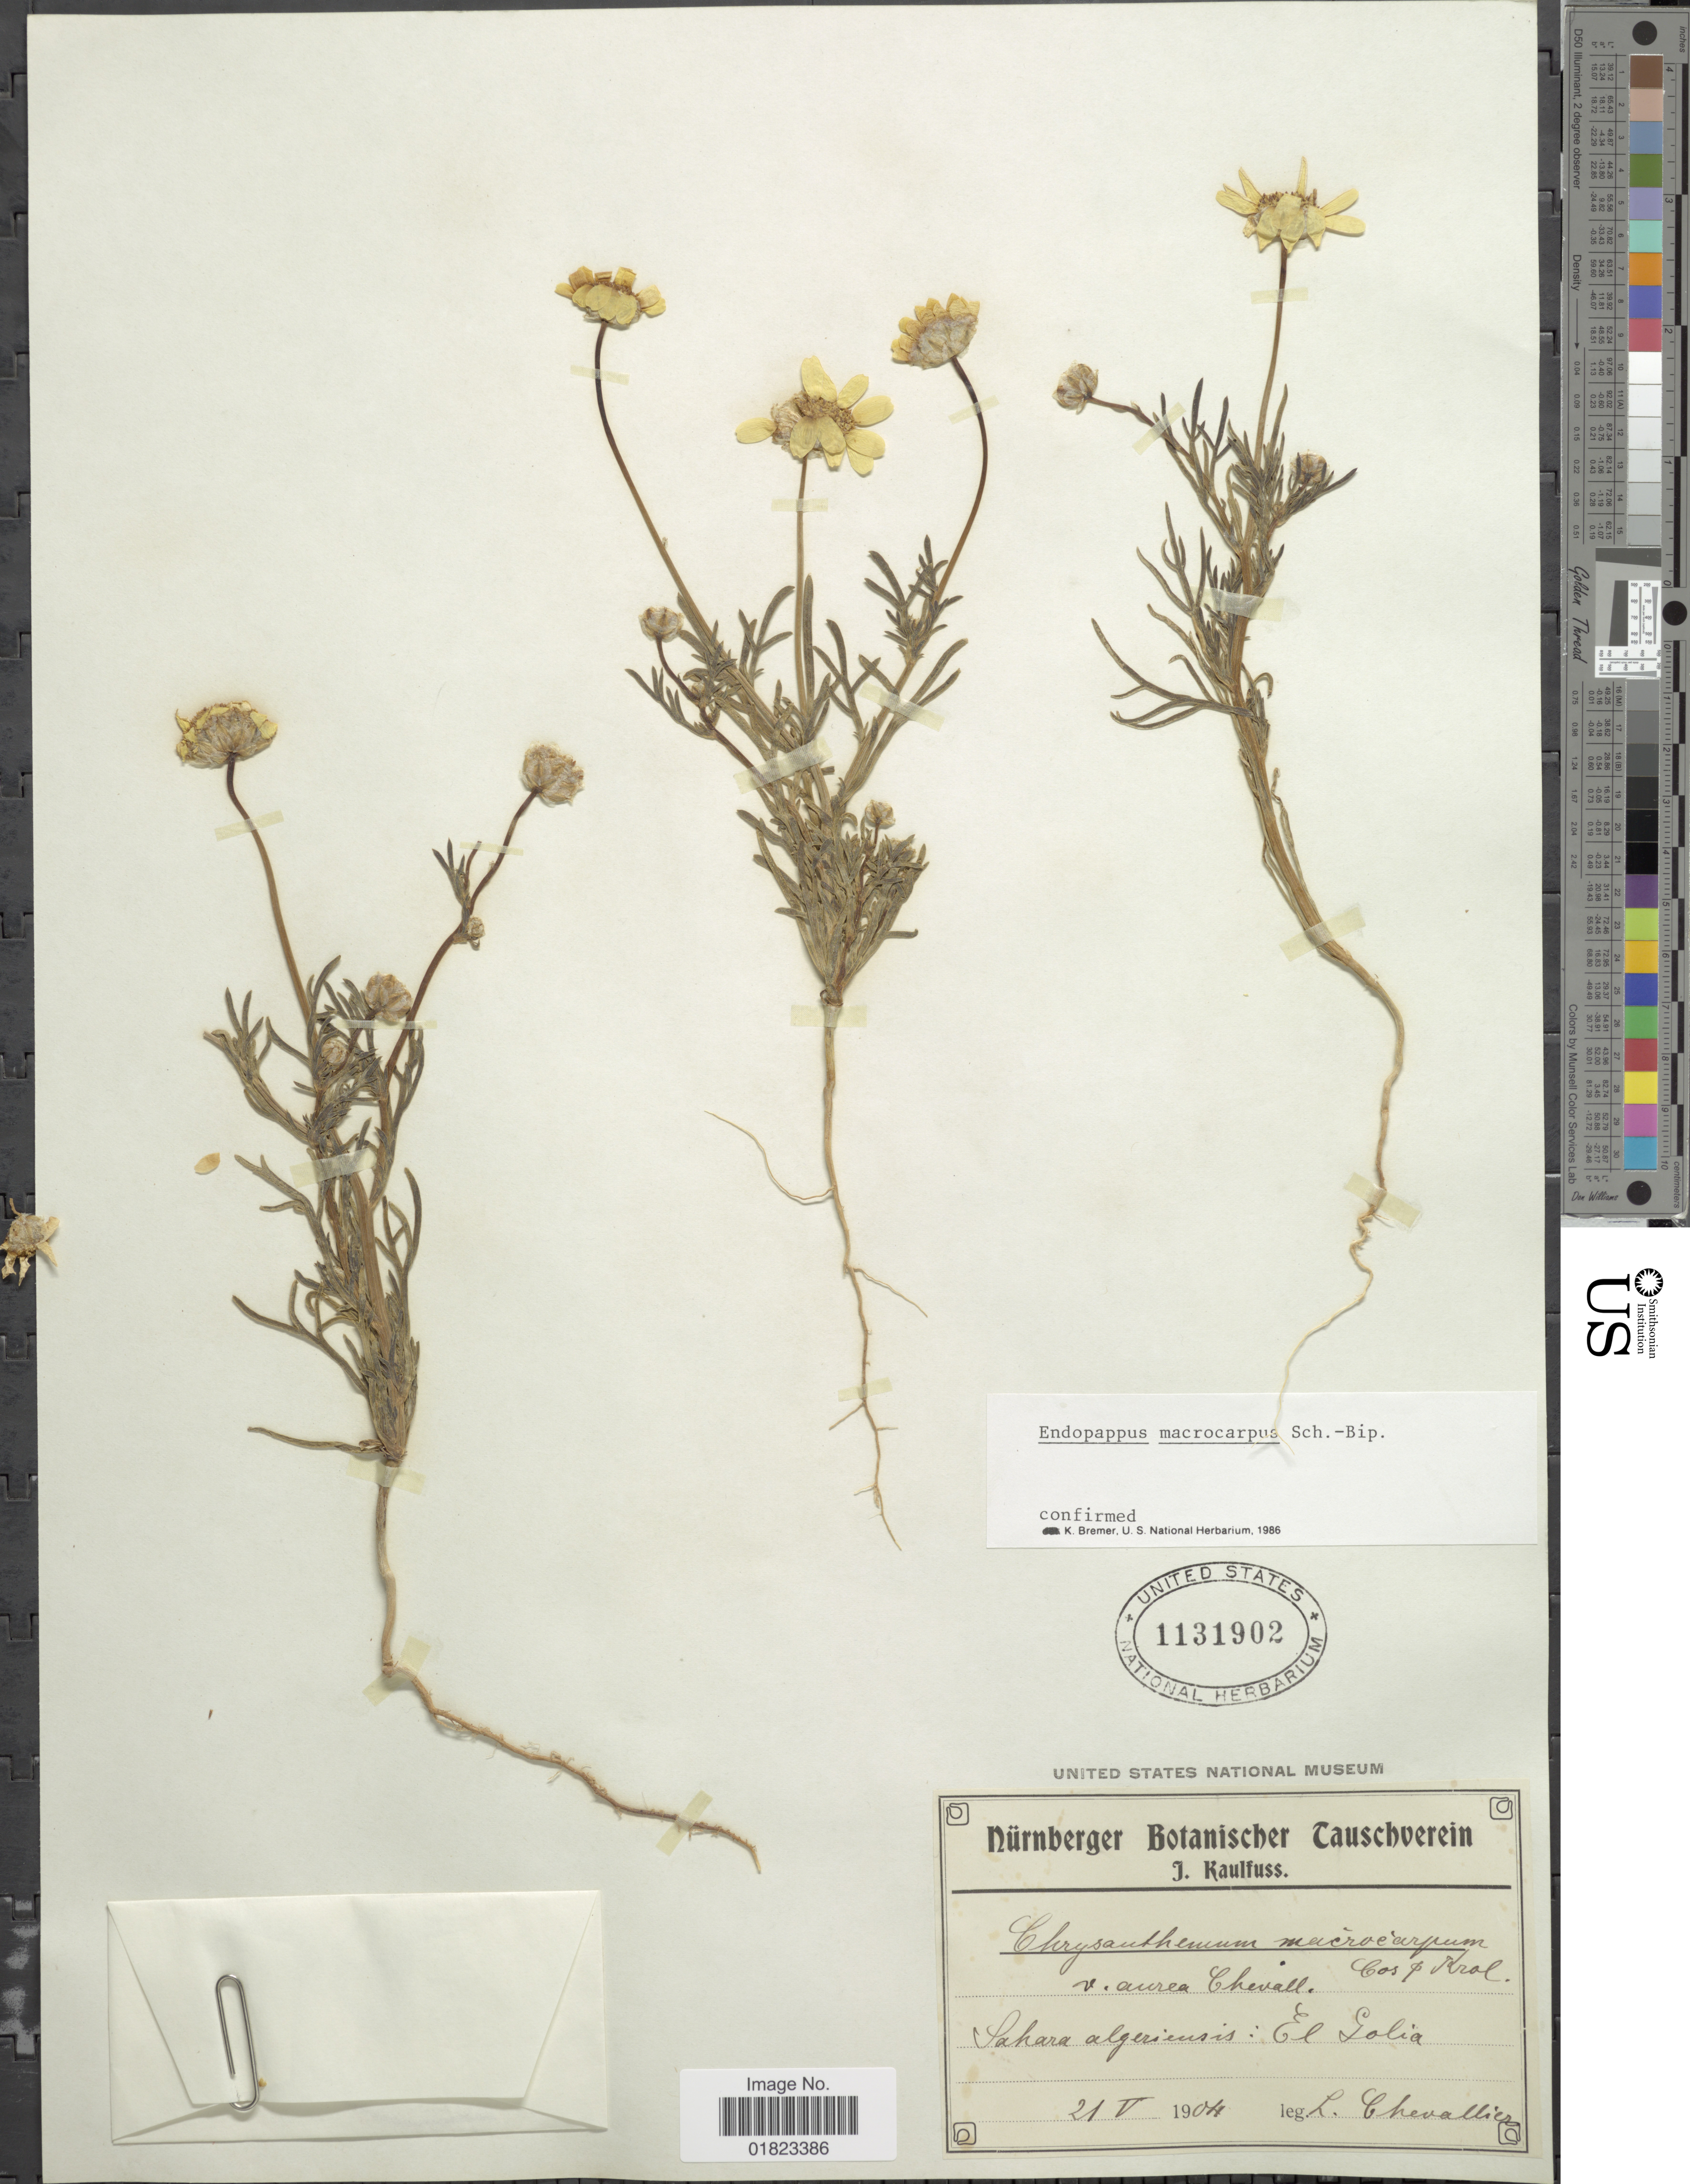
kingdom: Plantae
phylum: Tracheophyta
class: Magnoliopsida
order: Asterales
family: Asteraceae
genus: Endopappus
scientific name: Endopappus macrocarpus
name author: Sch. Bip.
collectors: L. Chevallier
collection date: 1904-05-21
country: Algeria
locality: Sahara algeriensis: El Golia.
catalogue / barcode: US 1131902